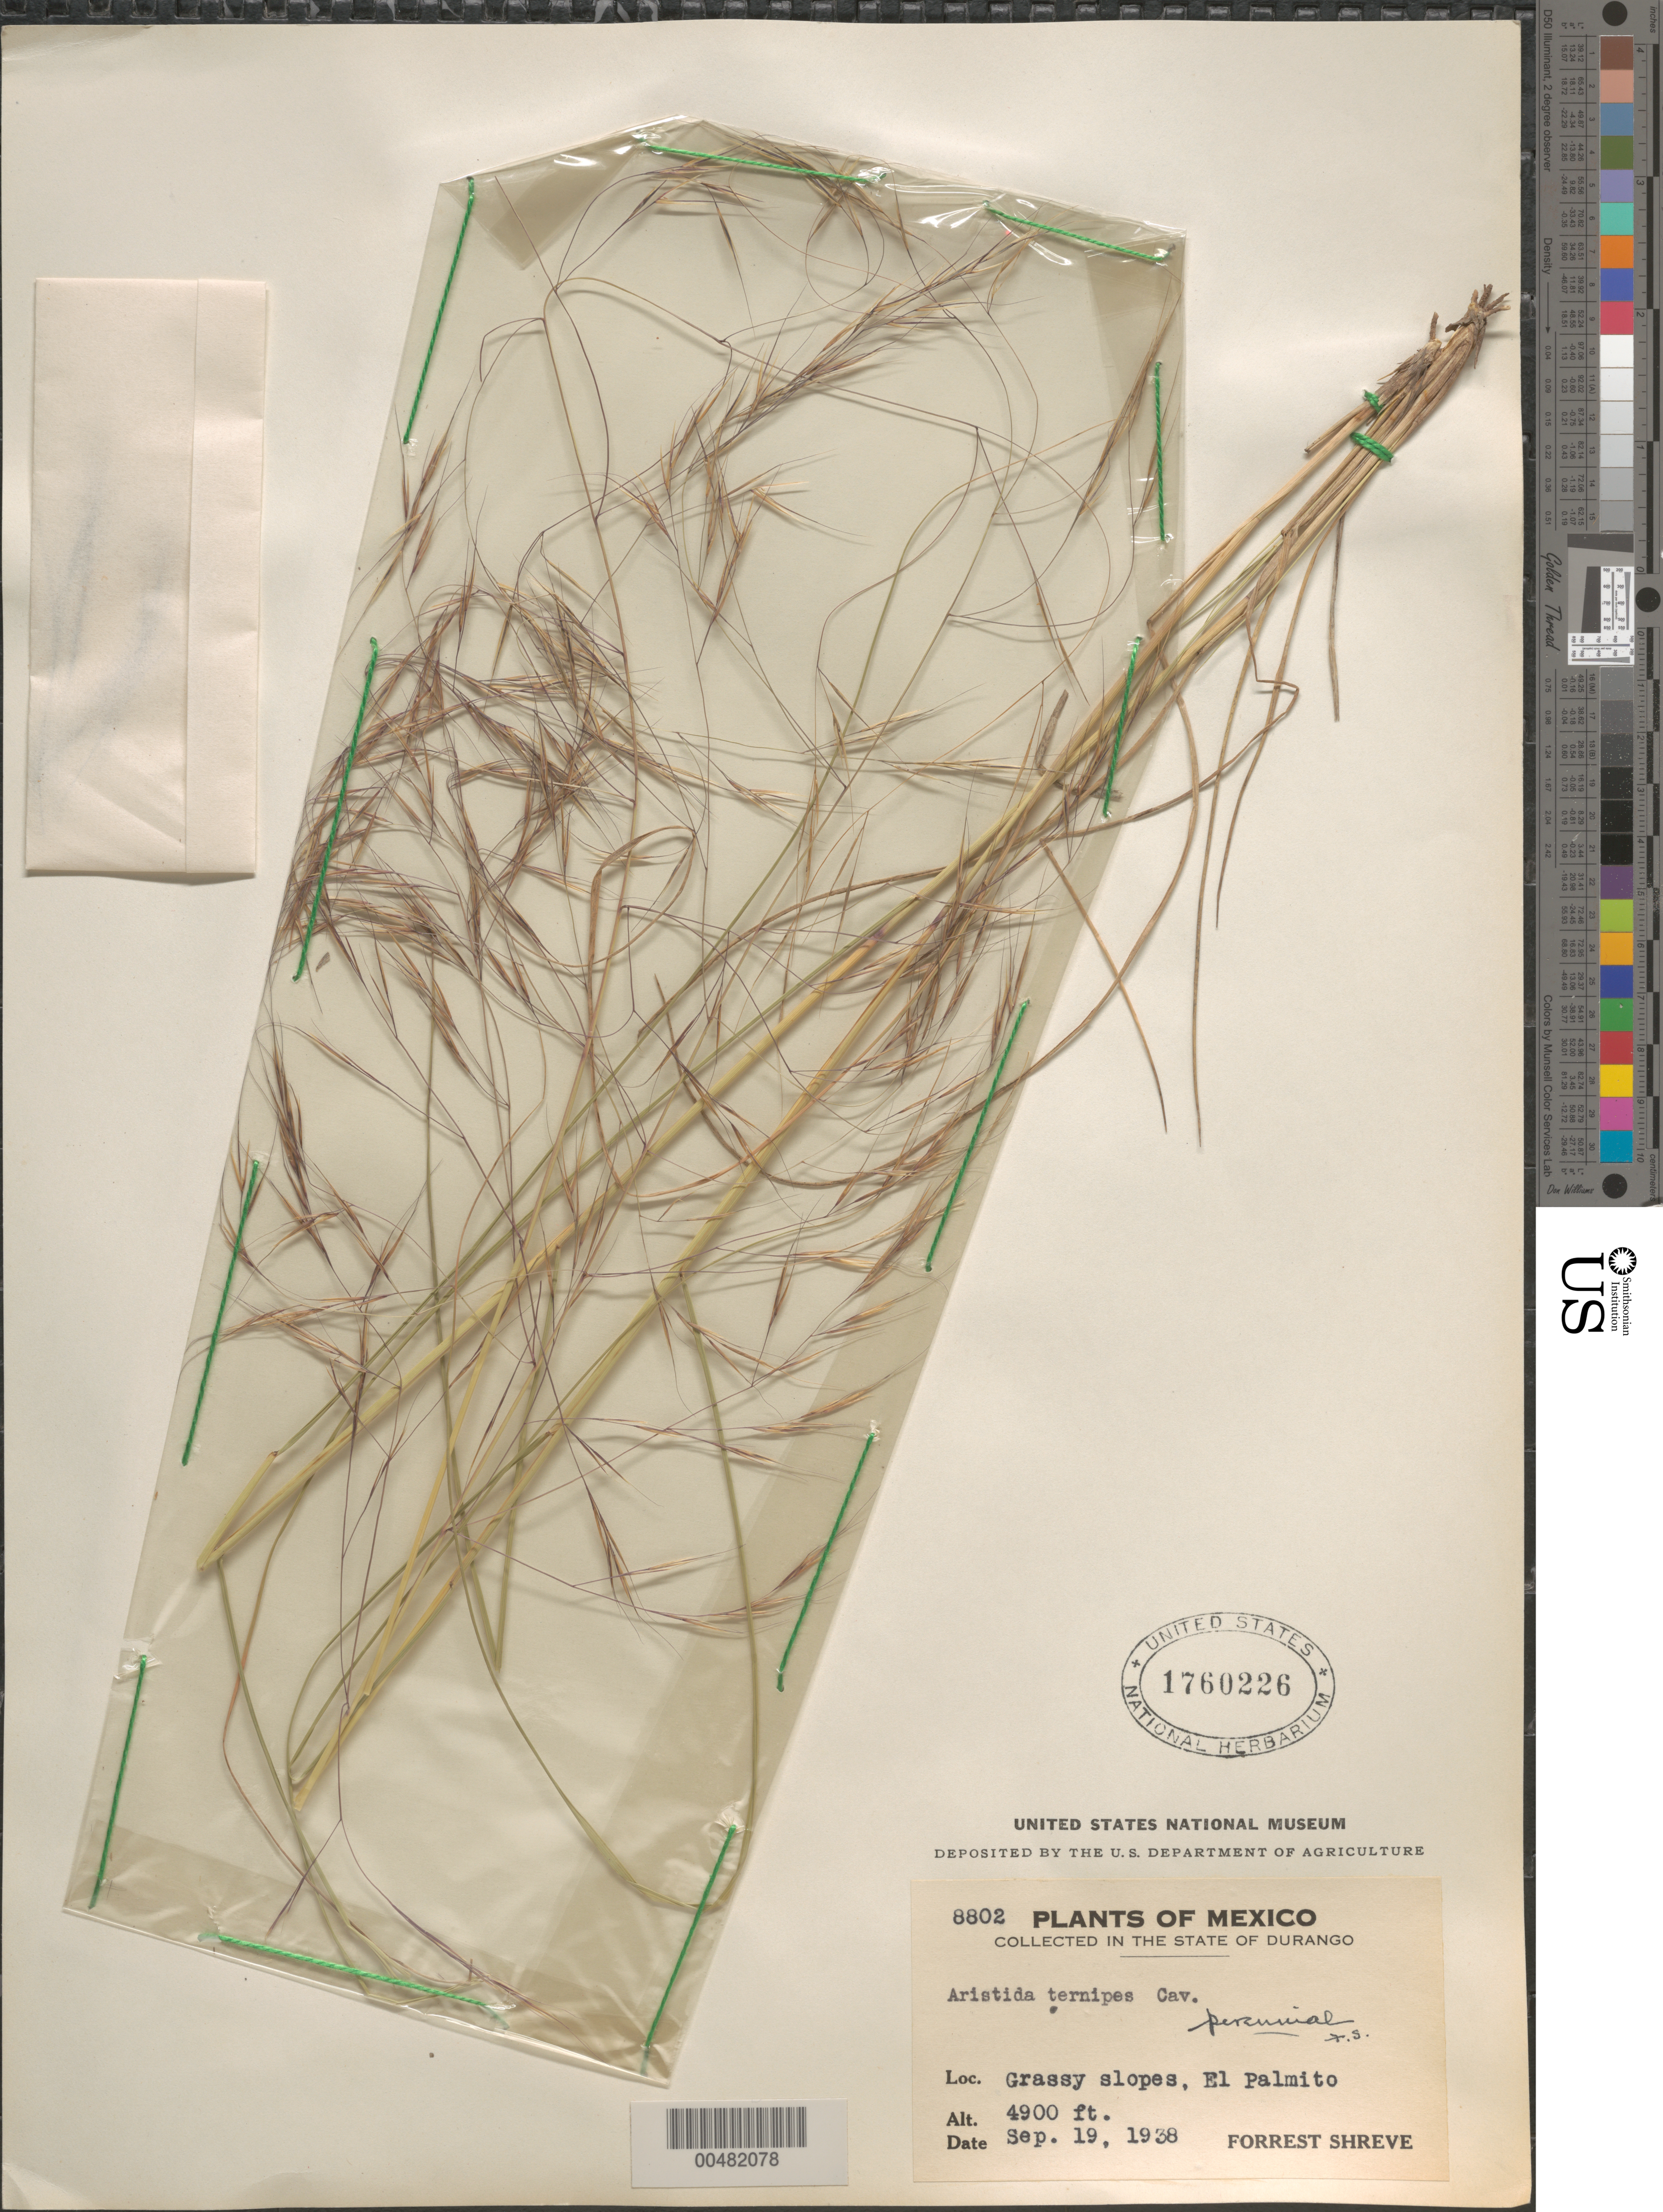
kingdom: Plantae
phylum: Tracheophyta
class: Liliopsida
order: Poales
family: Poaceae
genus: Aristida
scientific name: Aristida ternipes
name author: Cav.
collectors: F. Shreve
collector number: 8802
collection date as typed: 19 Sep 1938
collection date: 1938-09-19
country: Mexico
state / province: Durango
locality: El Palmito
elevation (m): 1494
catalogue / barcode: US 1760226